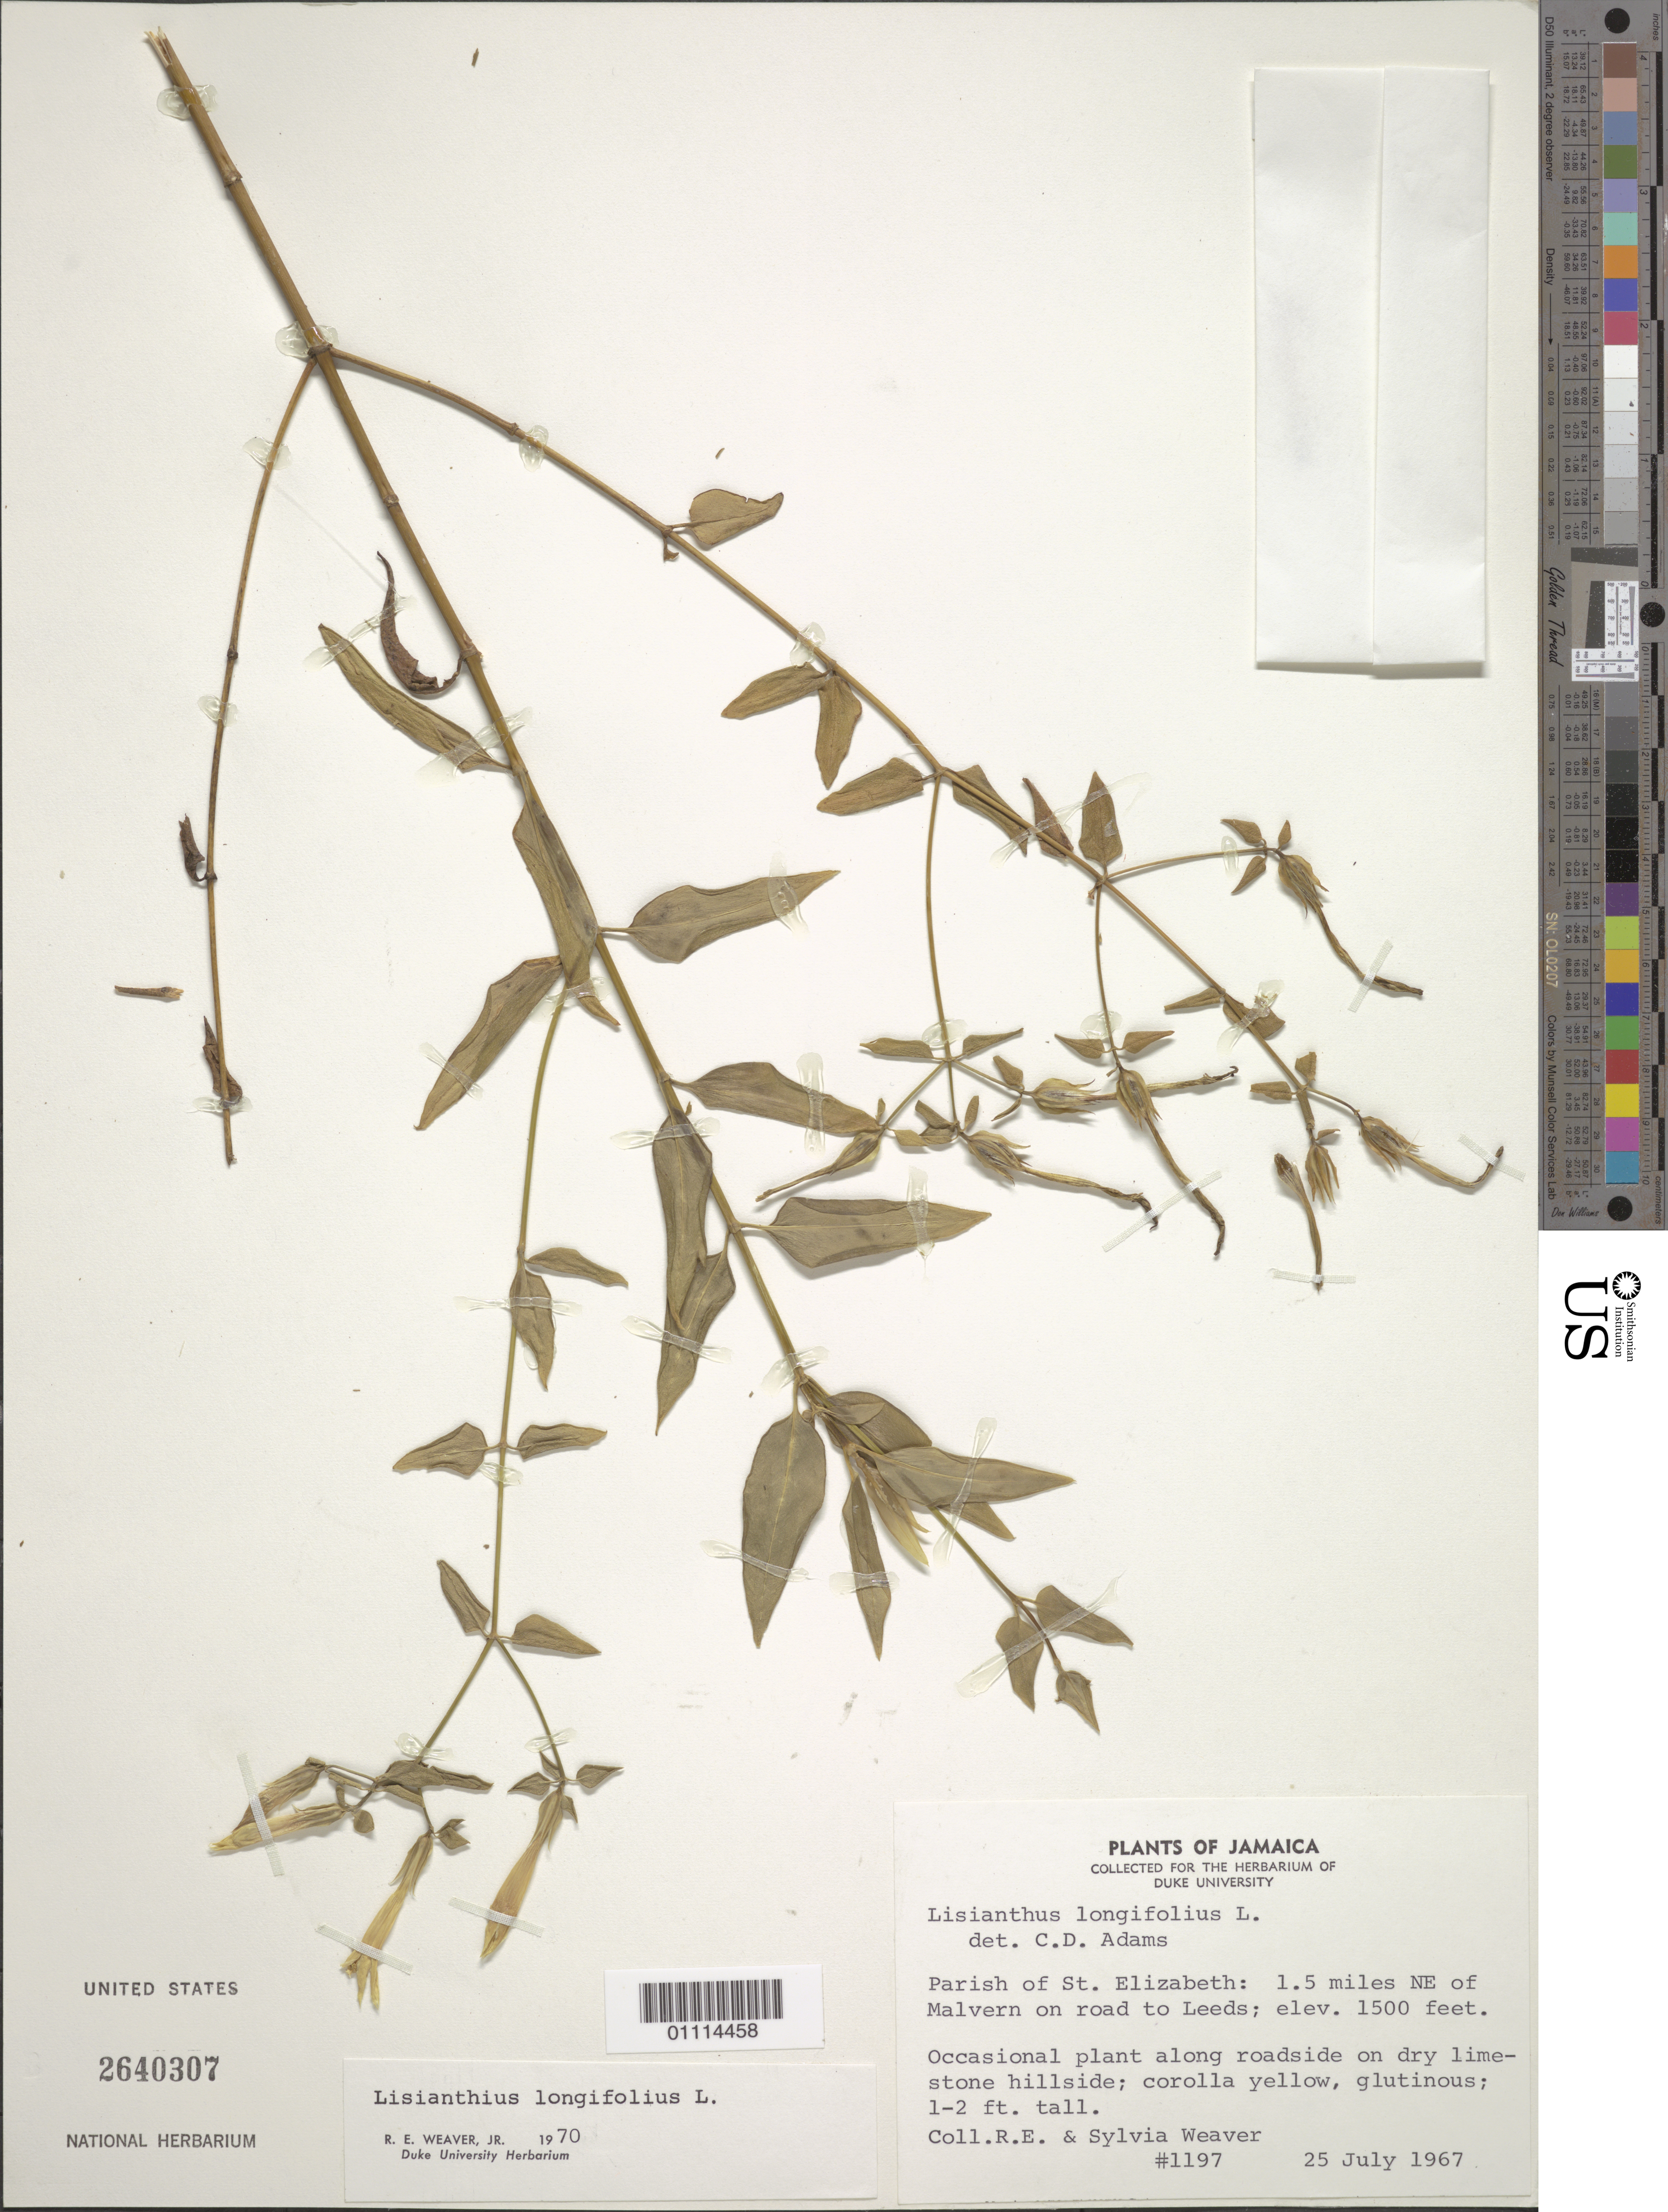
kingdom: Plantae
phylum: Tracheophyta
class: Magnoliopsida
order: Gentianales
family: Gentianaceae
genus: Lisianthius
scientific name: Lisianthius longifolius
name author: L.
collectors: R. Weaver Jr. & S. Weaver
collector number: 1197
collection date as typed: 25 Jul 1967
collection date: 1967-07-25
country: Jamaica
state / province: Saint Elizabeth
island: Jamaica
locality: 1.5 miles NE of Malvern on road to Leeds. Occasional plant along roadside on dry limestone hillside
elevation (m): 457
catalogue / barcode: US 2640307